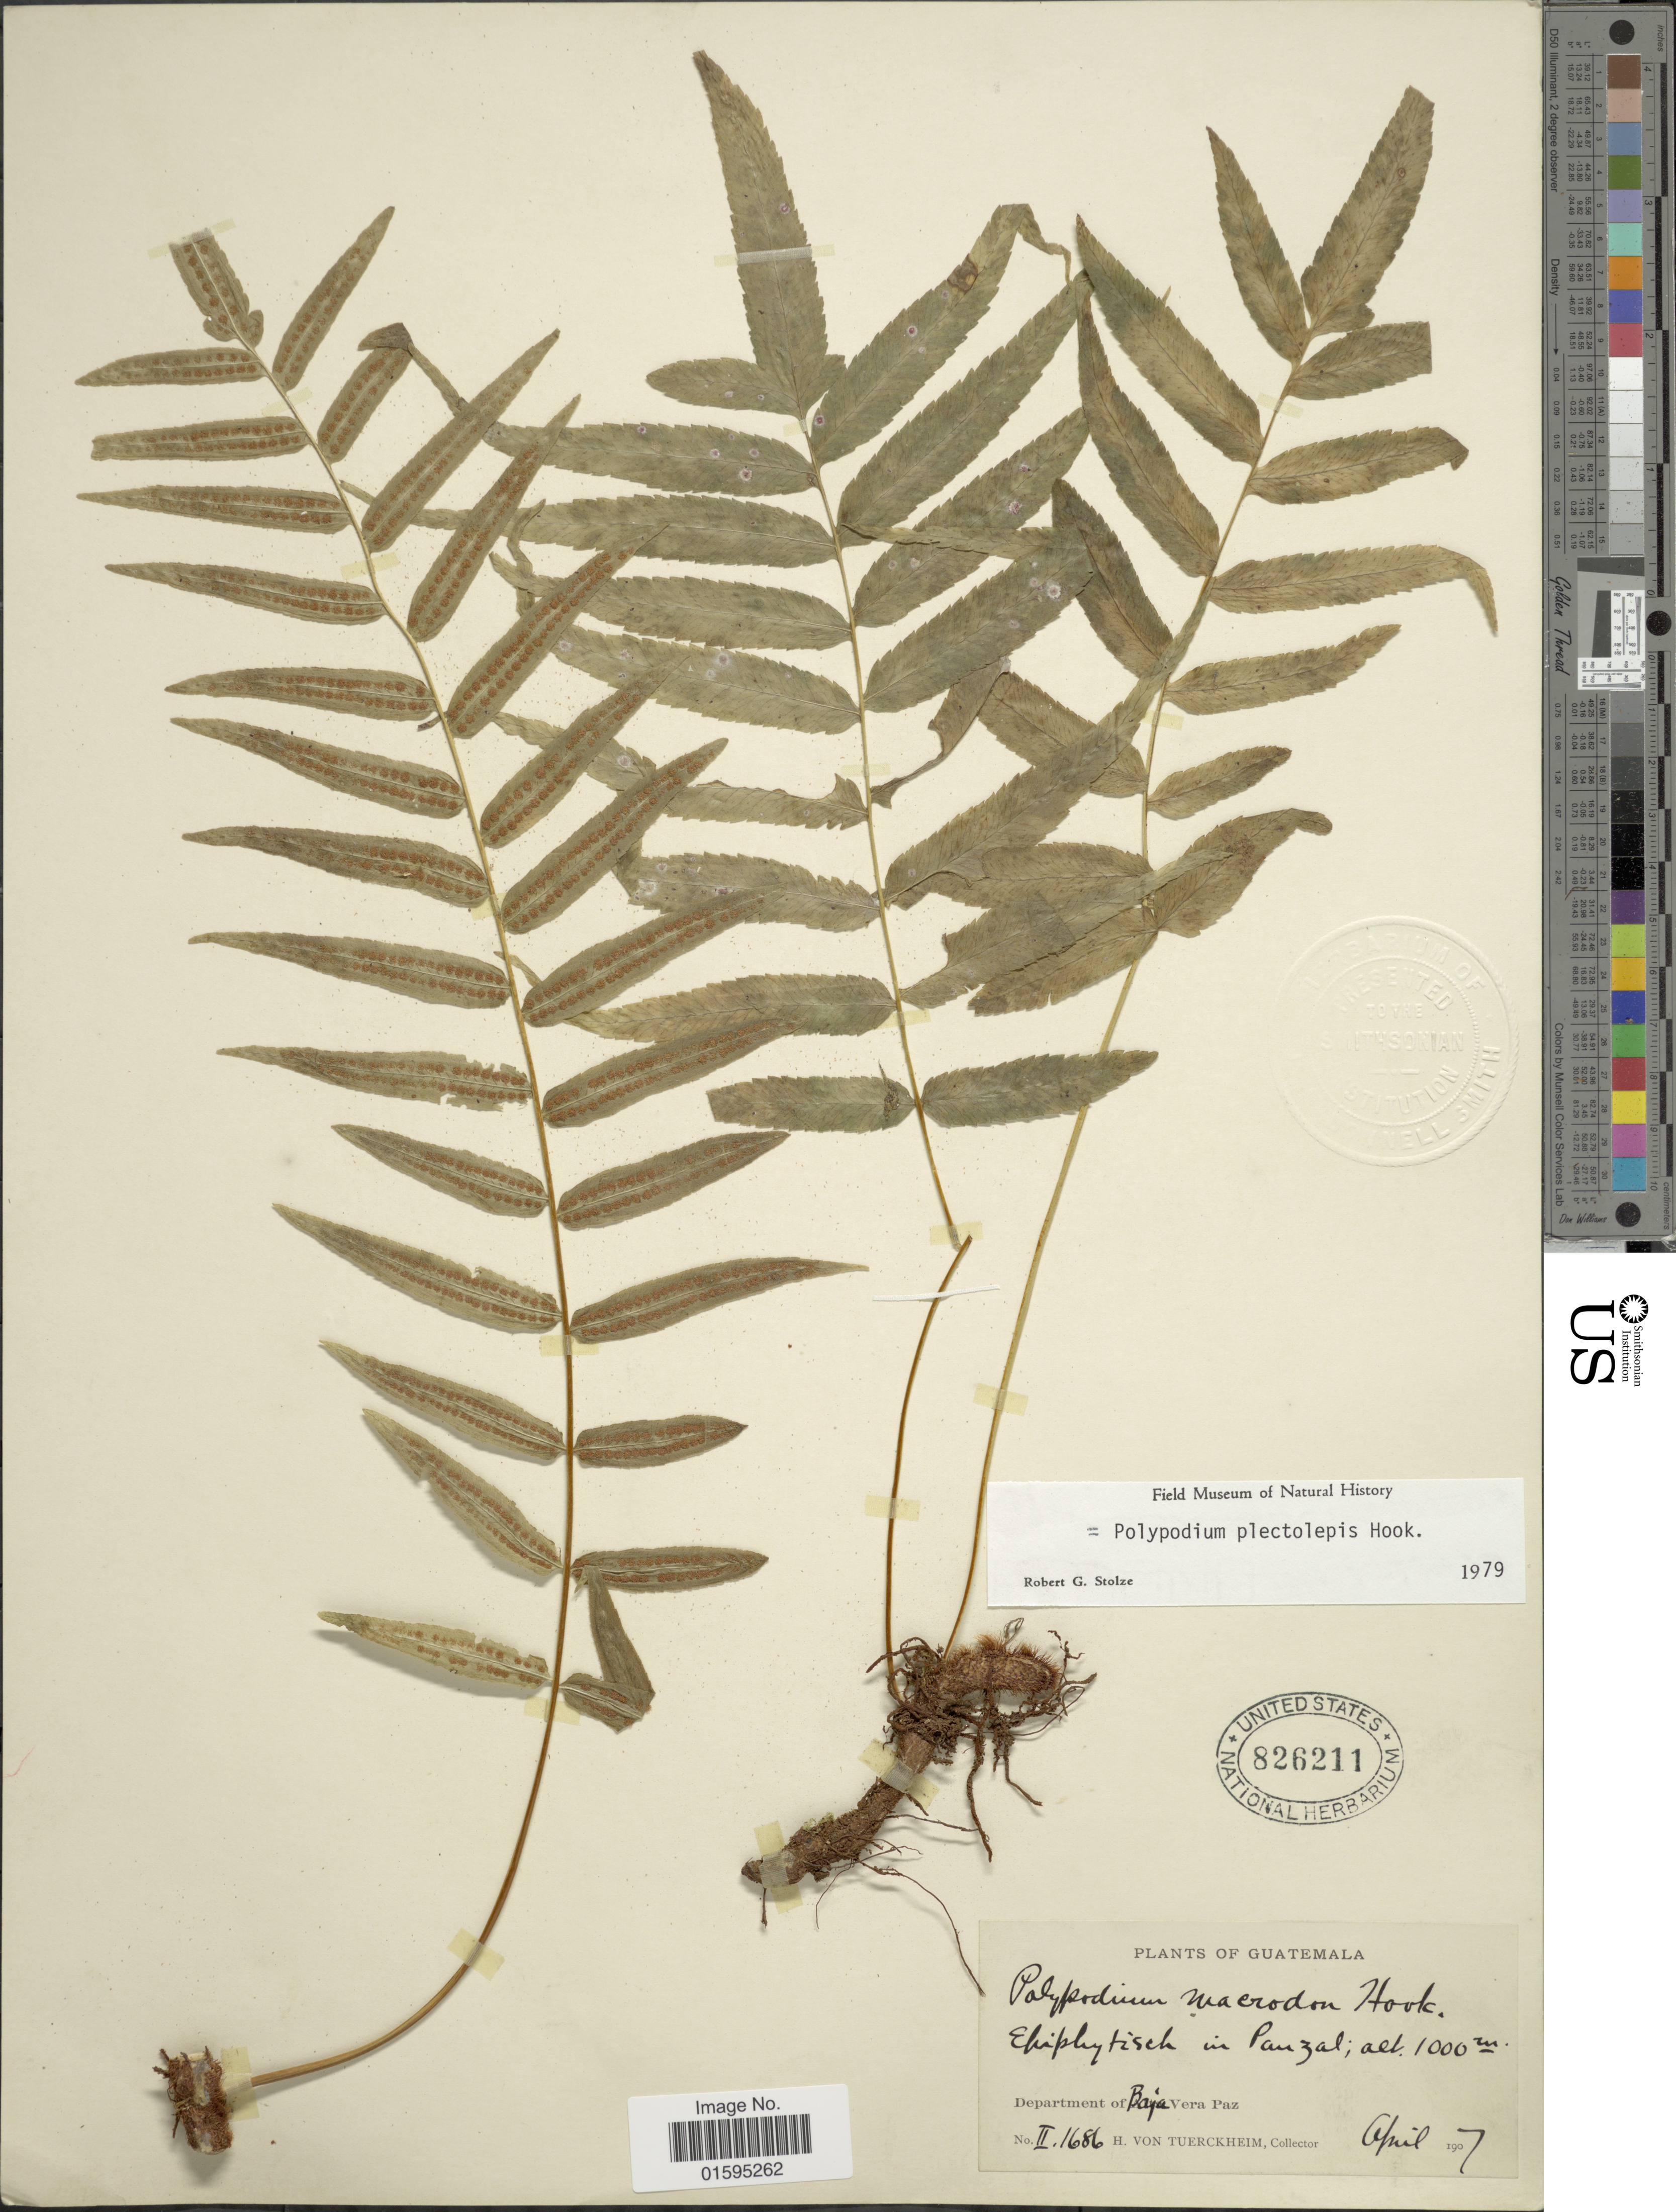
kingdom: Plantae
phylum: Tracheophyta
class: Polypodiopsida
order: Polypodiales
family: Polypodiaceae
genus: Polypodium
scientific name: Polypodium plectolepis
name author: (Fée) Hook.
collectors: H. von Türckheim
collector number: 1686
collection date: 1907-04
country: Guatemala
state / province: Baja Verapaz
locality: Epiphytisch in Pauzal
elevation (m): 1000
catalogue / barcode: US 826211